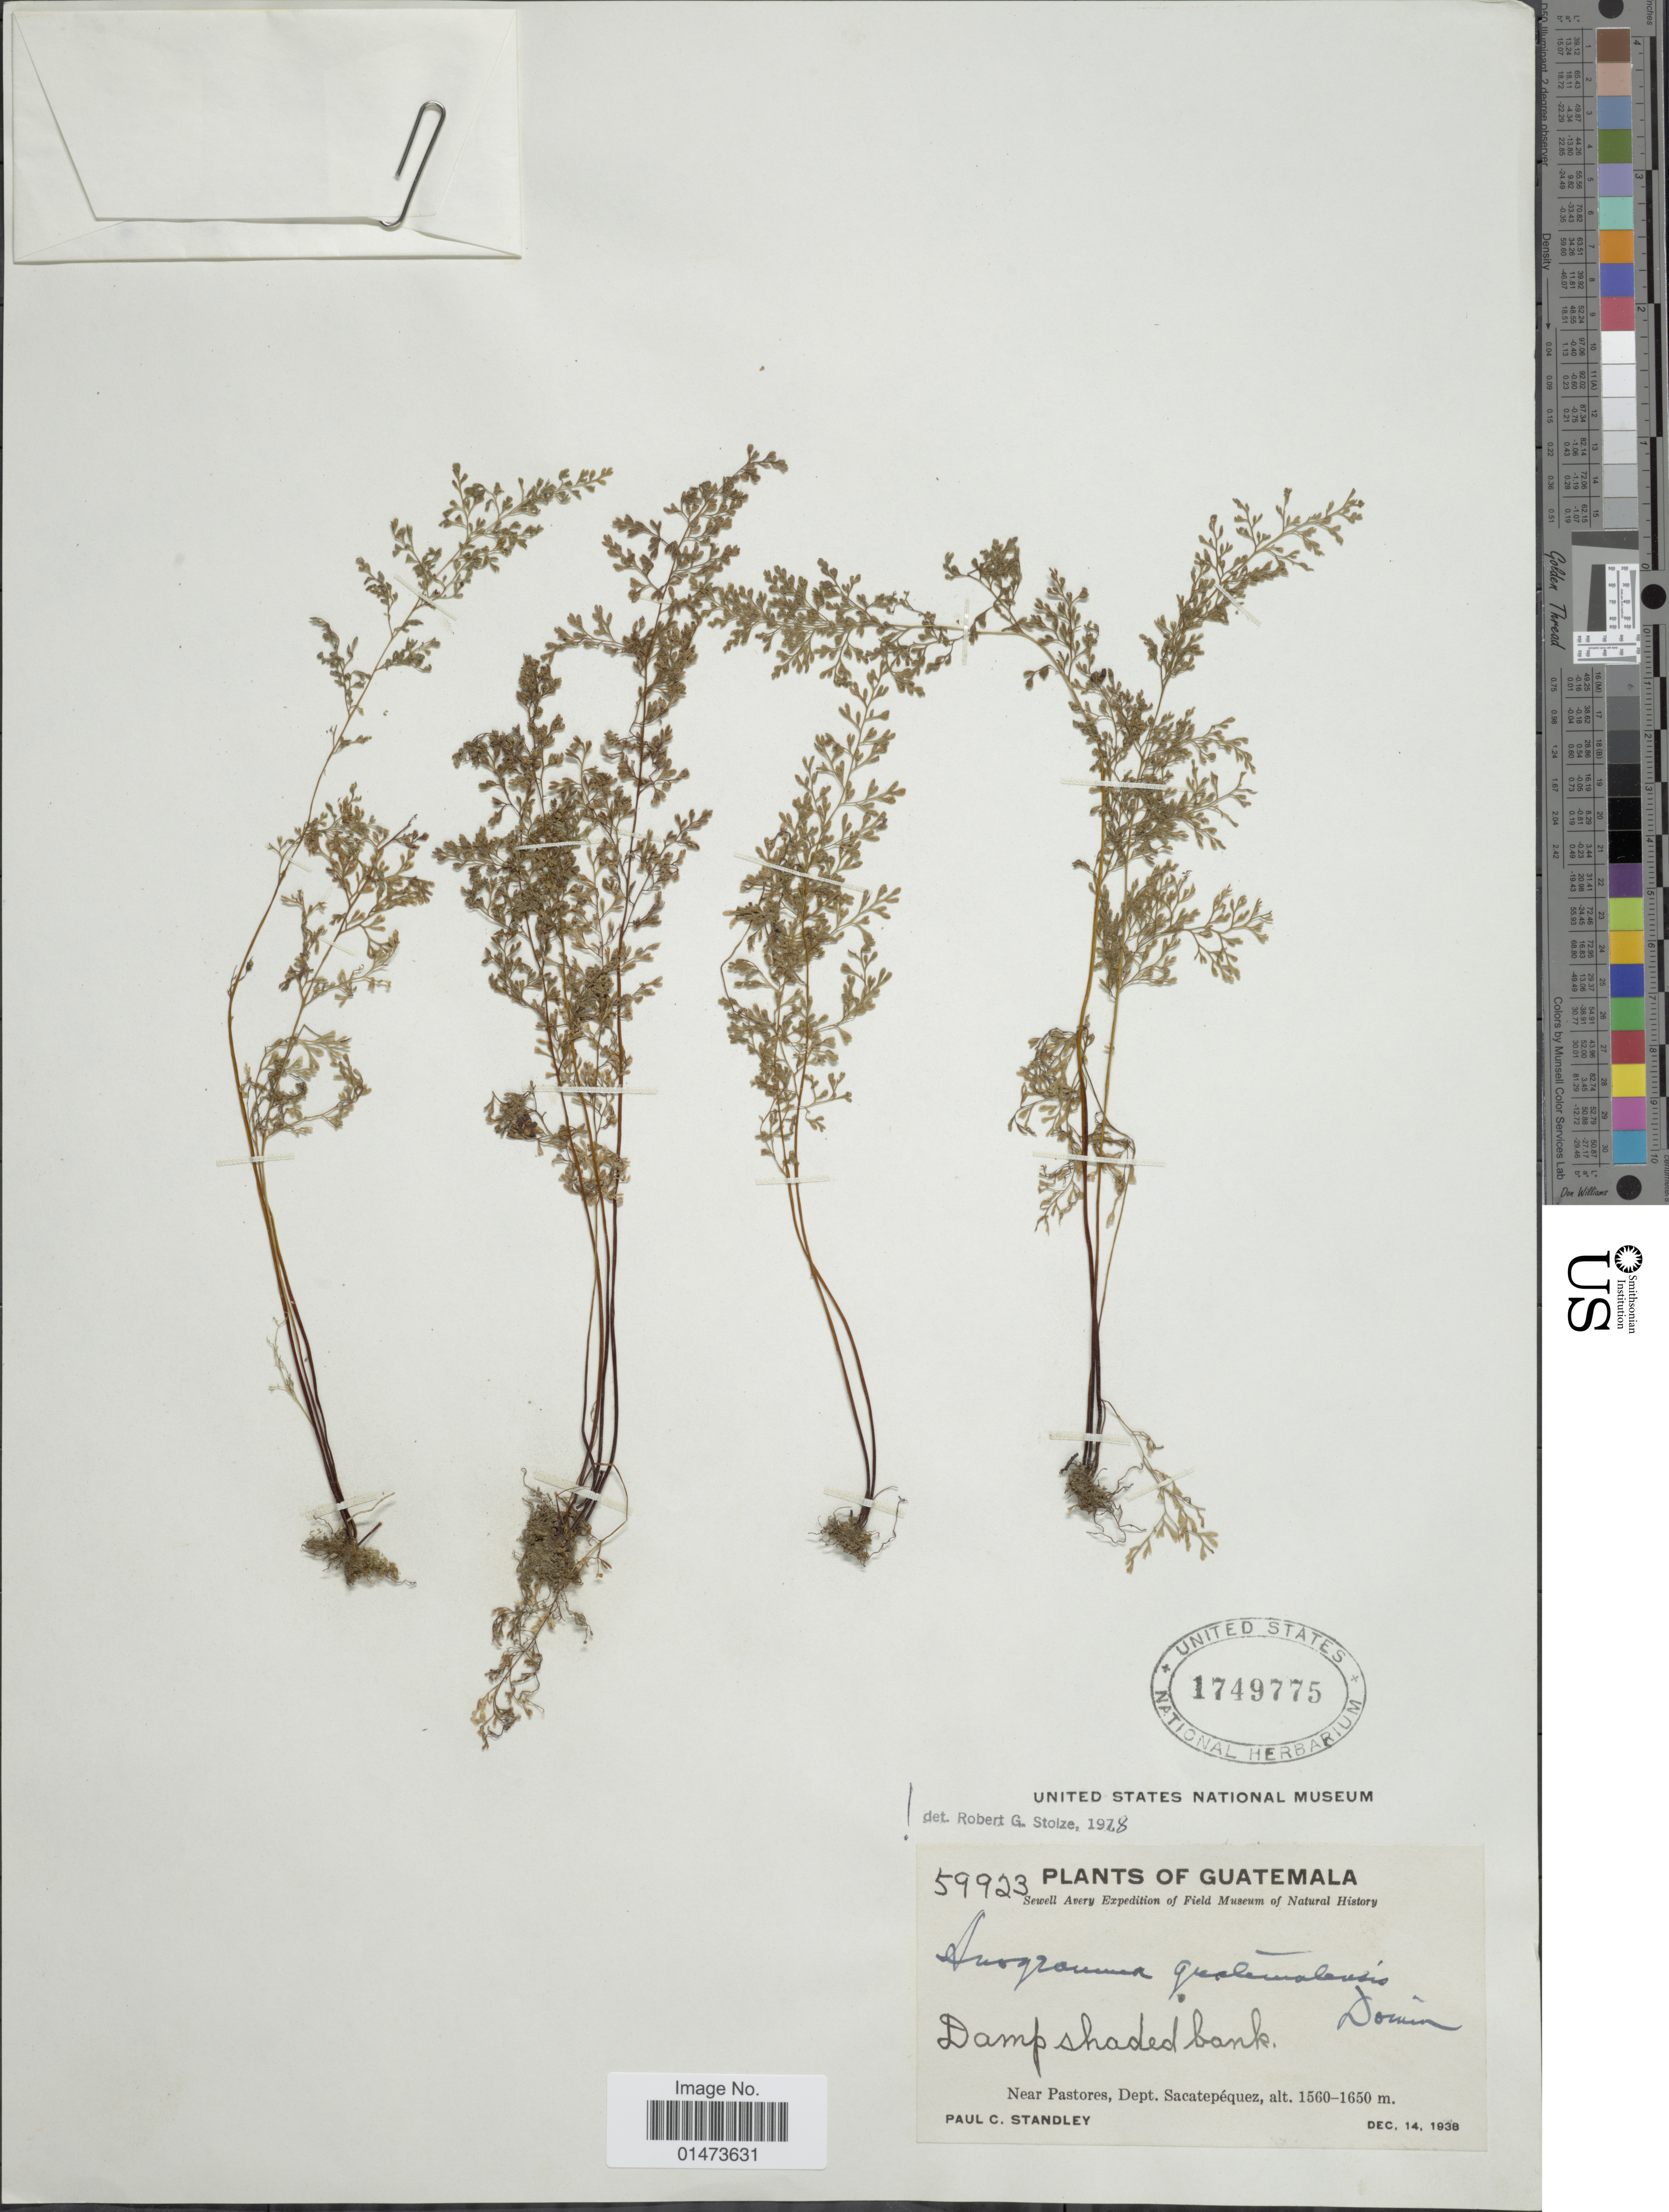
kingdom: Plantae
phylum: Tracheophyta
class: Polypodiopsida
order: Polypodiales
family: Pteridaceae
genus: Anogramma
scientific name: Anogramma guatemalensis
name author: (Domin) C. Chr.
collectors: P. C. Standley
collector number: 59923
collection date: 1938-12-14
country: Guatemala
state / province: Sacatepéquez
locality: Near Pastores, Dept Sacatepéquez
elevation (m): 1560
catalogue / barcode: US 1749775